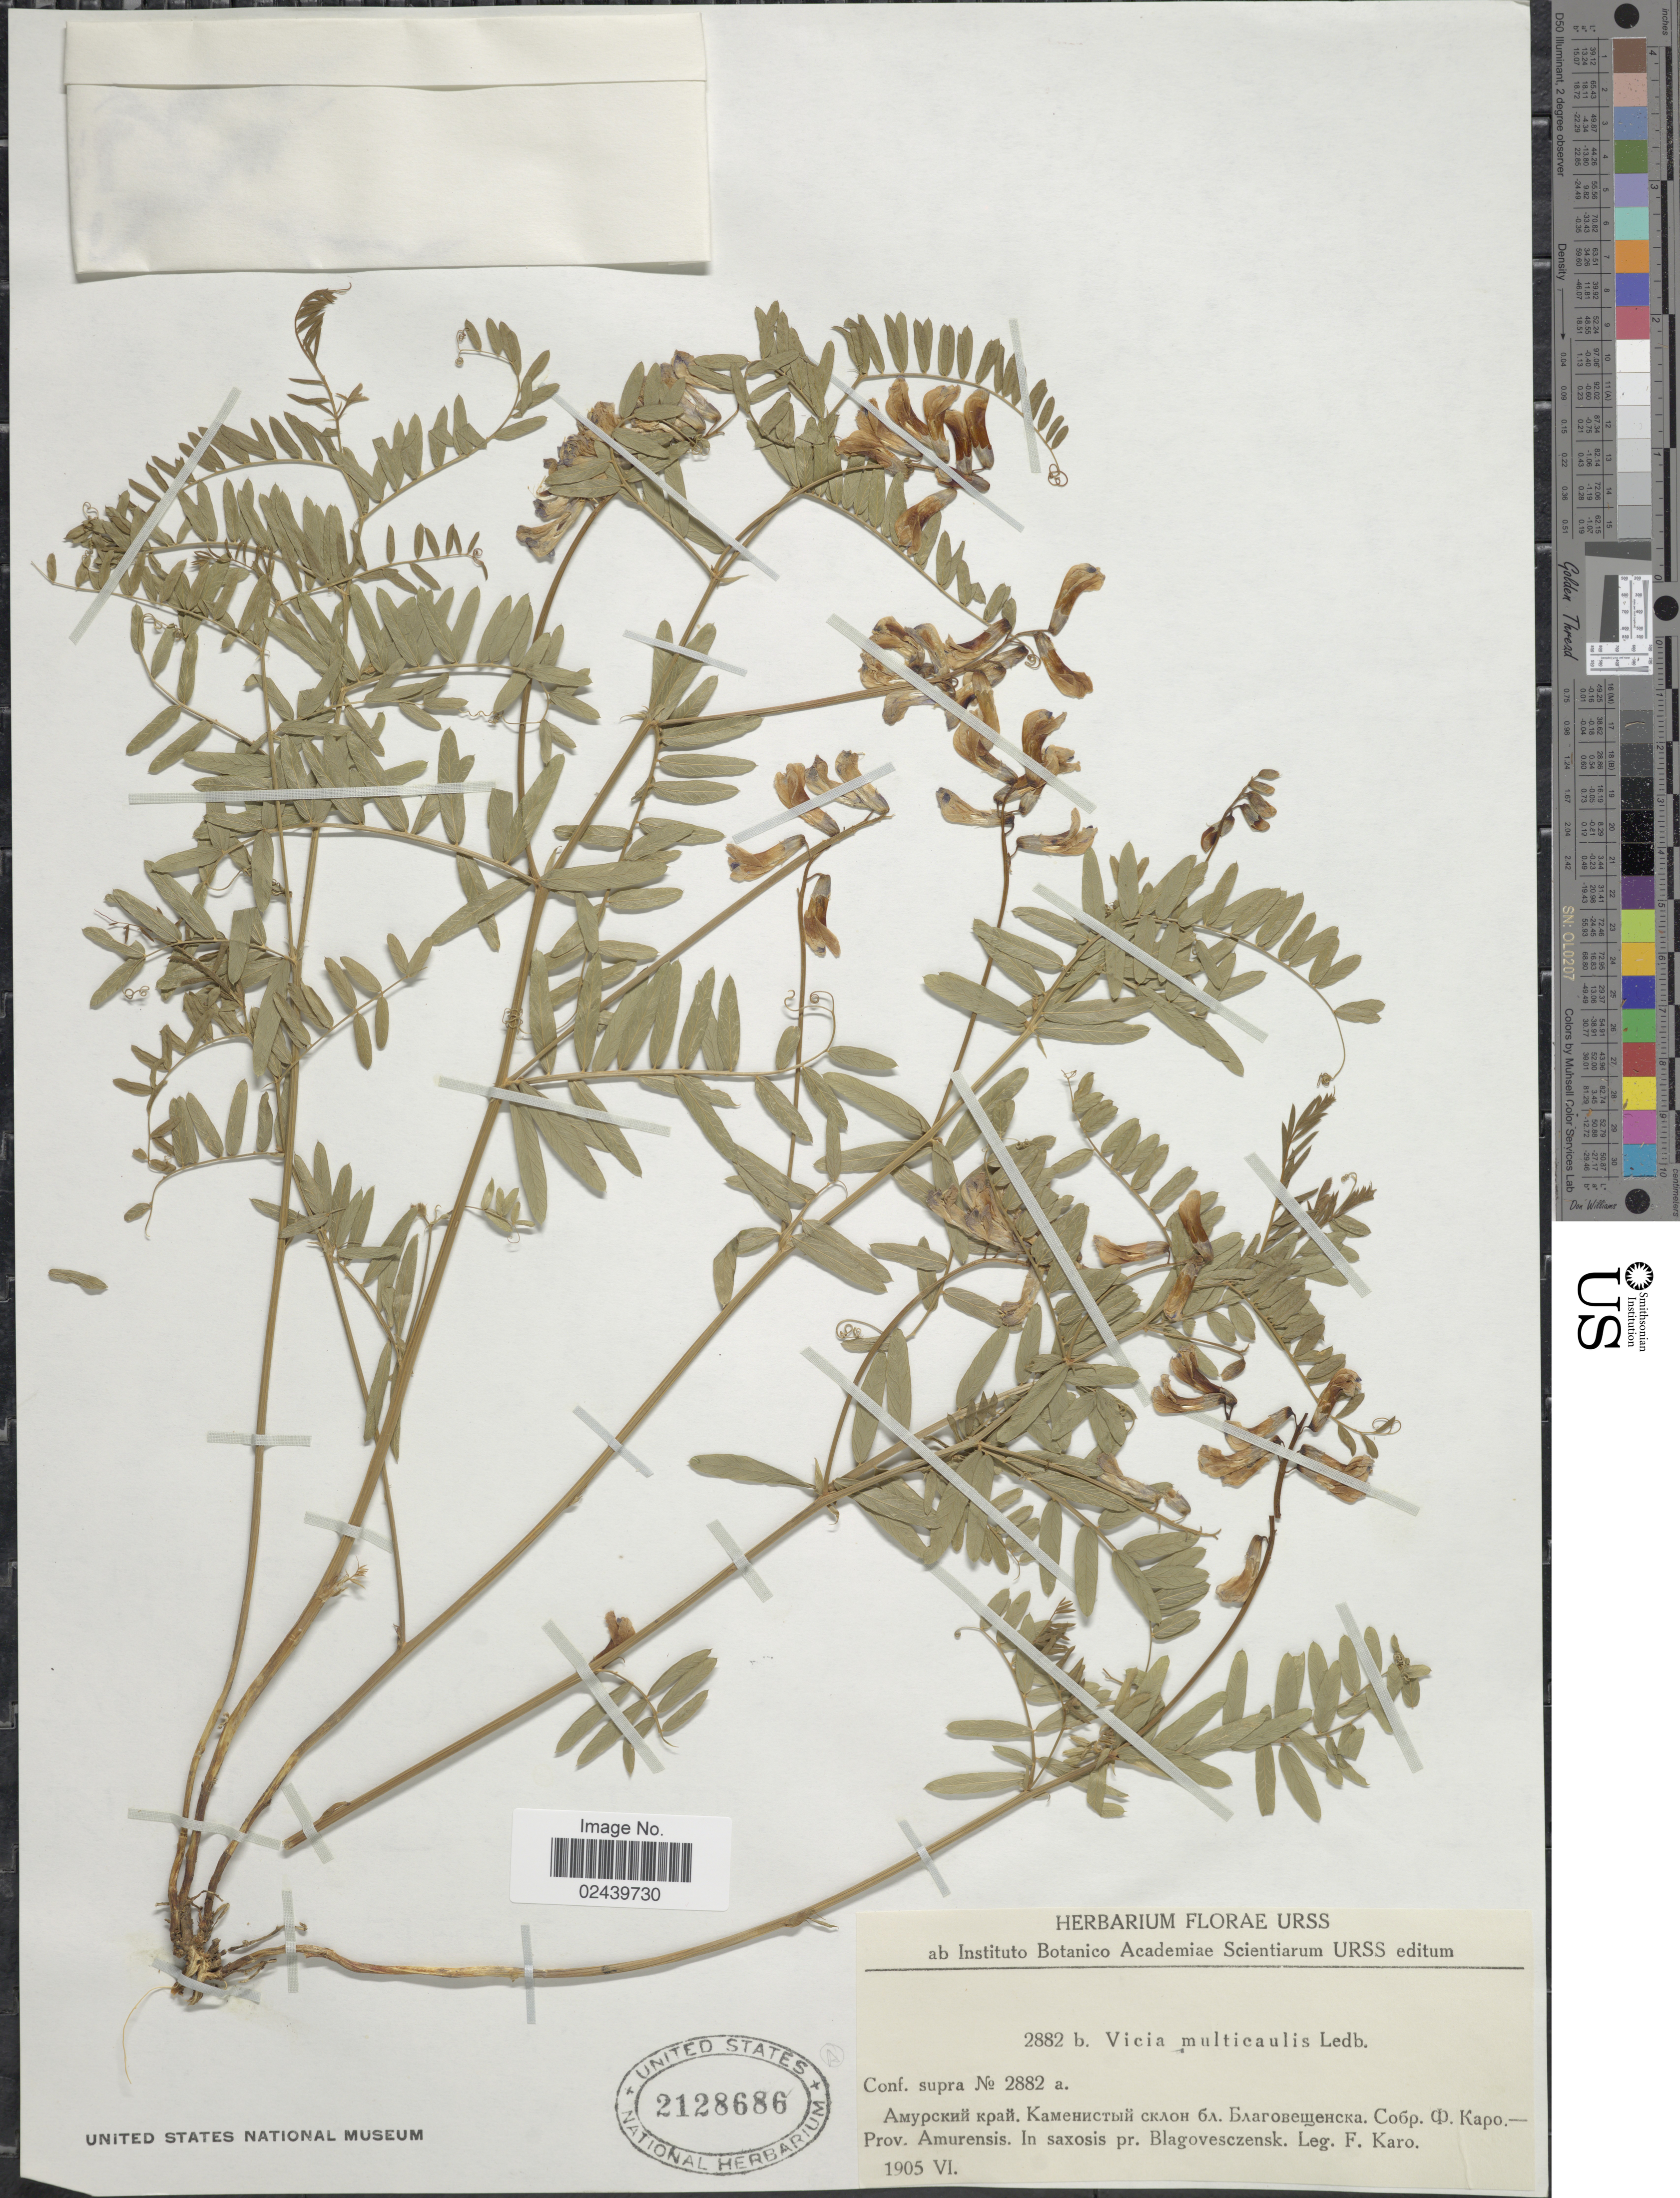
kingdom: Plantae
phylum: Tracheophyta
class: Magnoliopsida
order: Fabales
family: Fabaceae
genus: Vicia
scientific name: Vicia multicaulis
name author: Ledeb.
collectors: F. Karo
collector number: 2882b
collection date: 1905-06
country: Russian Federation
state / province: Amur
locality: Prov. Amurensis. pr. Blagovesczenk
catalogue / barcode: US 2128686